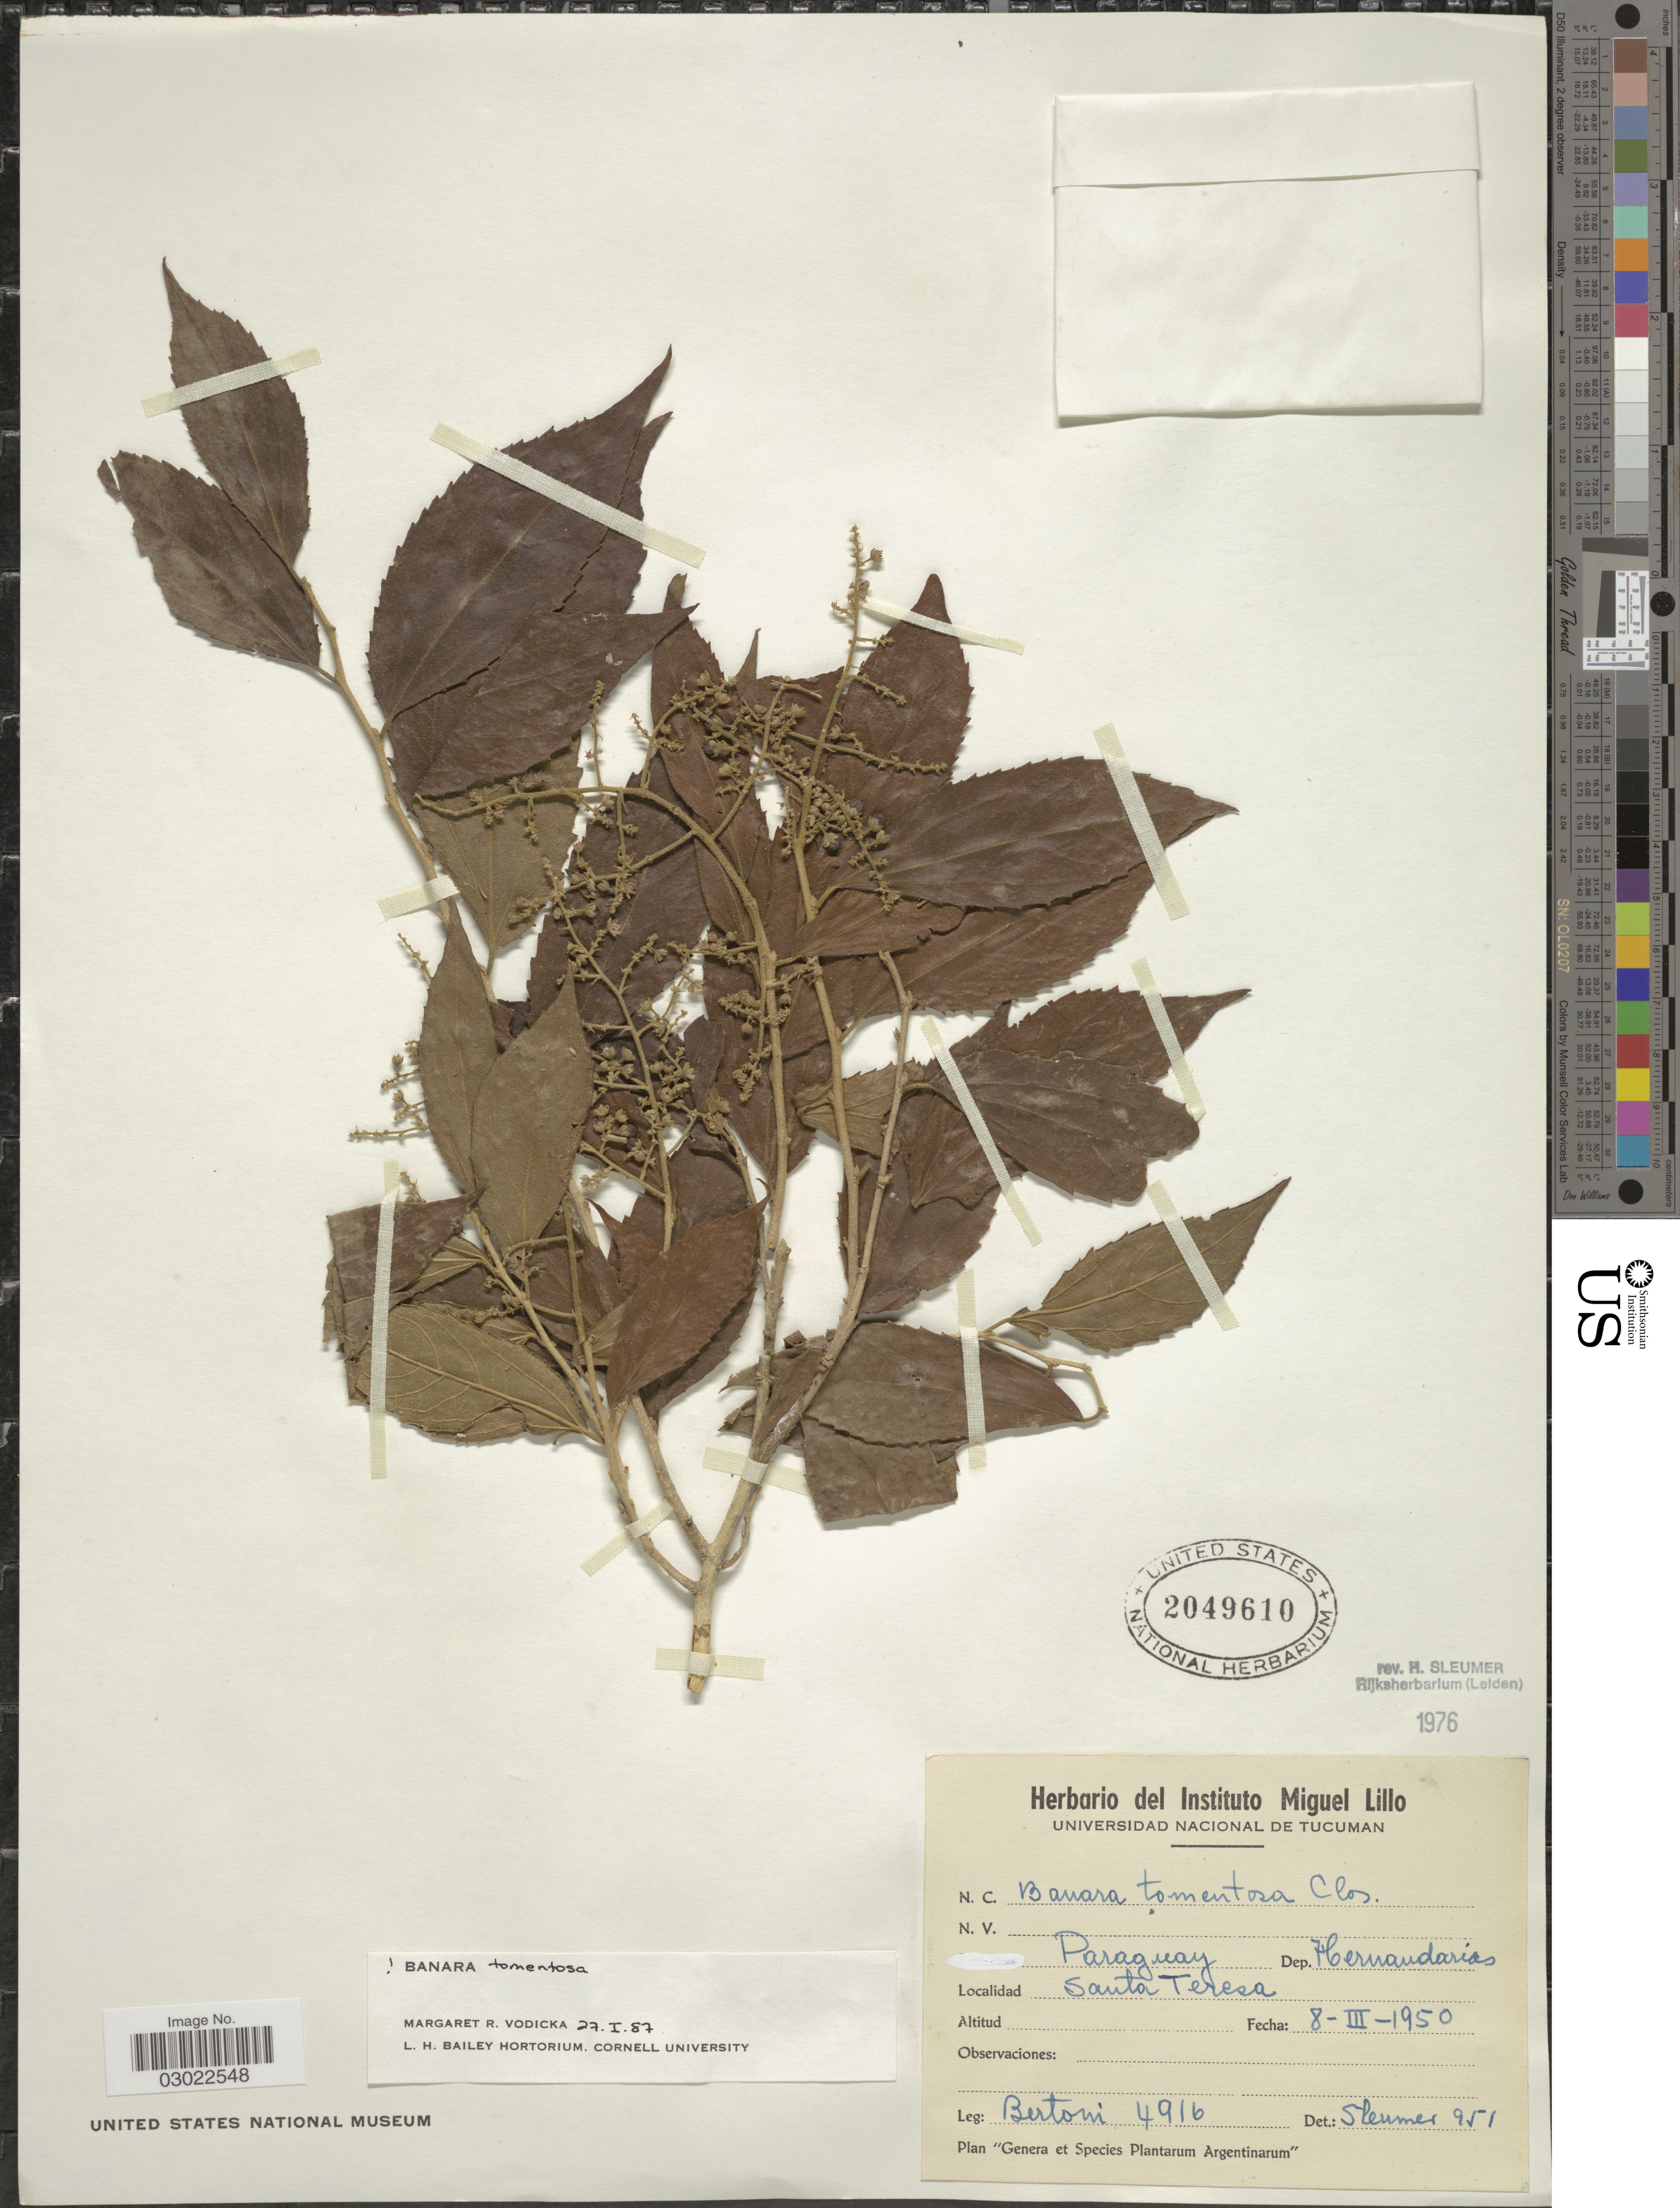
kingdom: Plantae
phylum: Tracheophyta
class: Magnoliopsida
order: Malpighiales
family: Salicaceae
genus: Banara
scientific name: Banara tomentosa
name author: Clos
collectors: -- Bertoni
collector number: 4916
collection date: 1950-03-08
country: Paraguay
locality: Dep. Hernandarias. Santa Teresa.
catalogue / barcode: US 2049610